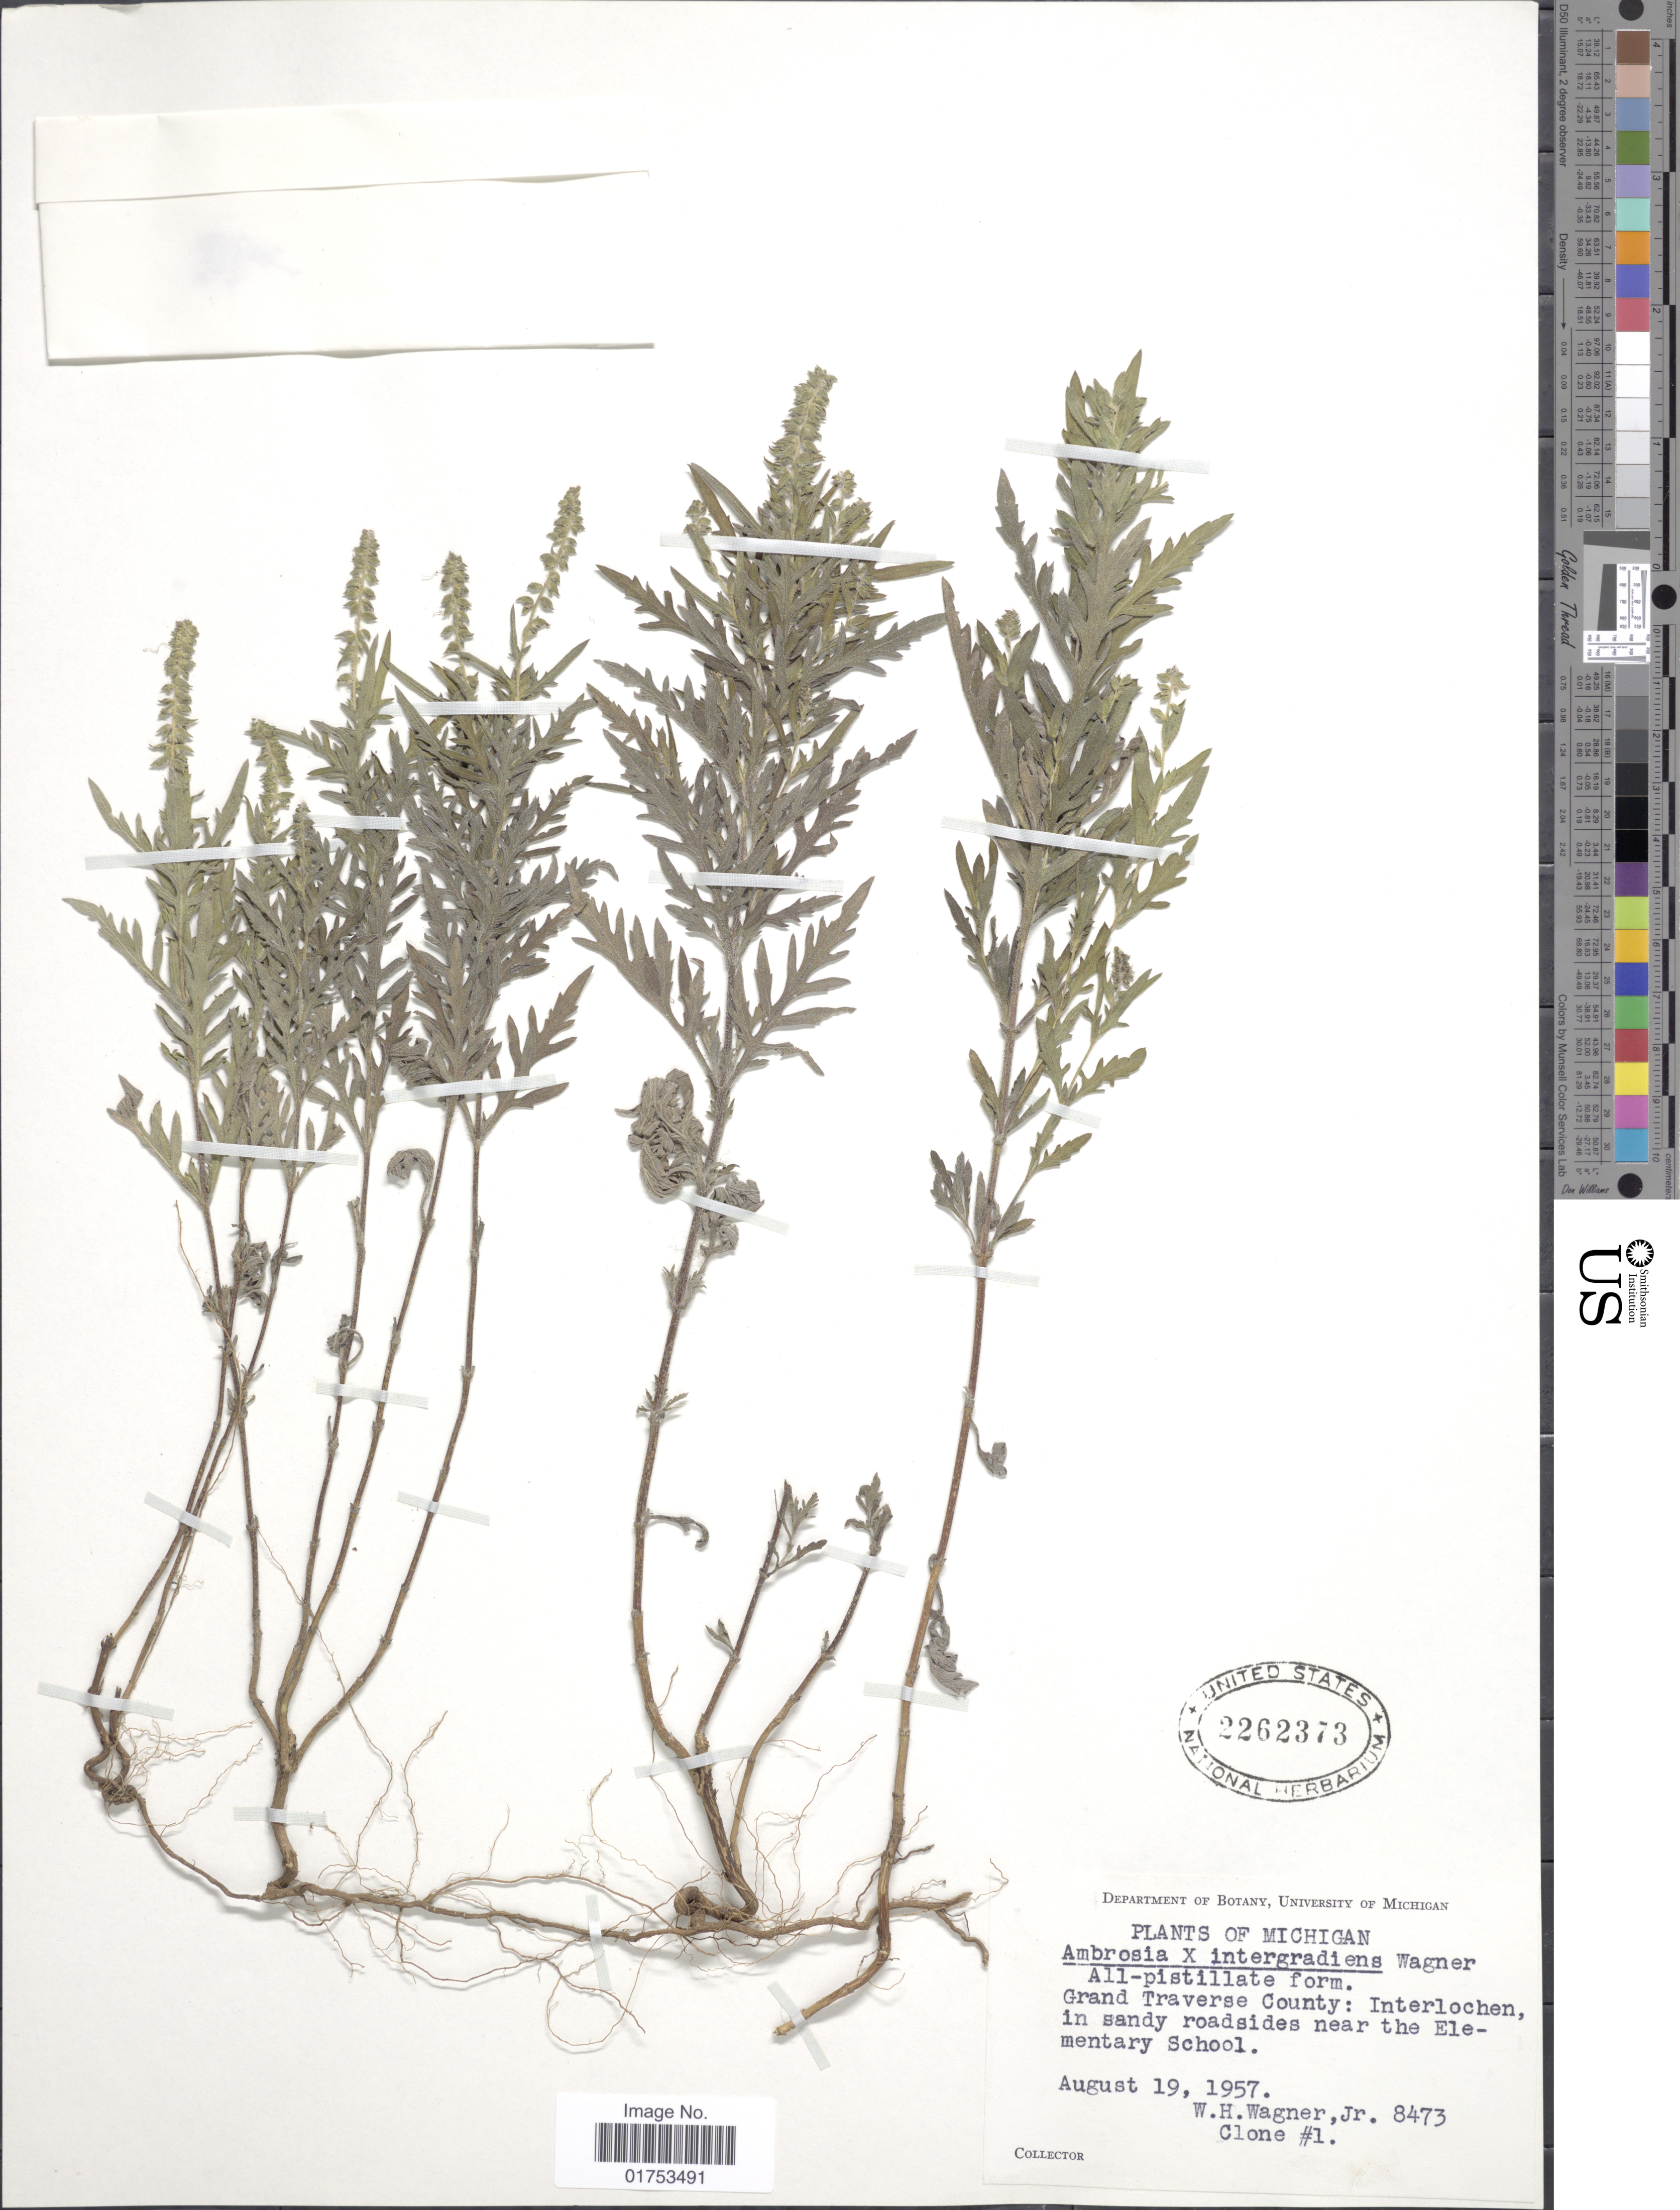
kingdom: Plantae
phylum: Tracheophyta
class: Magnoliopsida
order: Asterales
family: Asteraceae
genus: Ambrosia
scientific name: Ambrosia x intergradiens W.H. Wagner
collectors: W. H. Wagner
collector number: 8473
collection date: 1957-08-19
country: United States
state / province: Michigan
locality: Grand Traverse County: Interlochen, in sandt roadsides near the Elementary School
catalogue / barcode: US 2262373